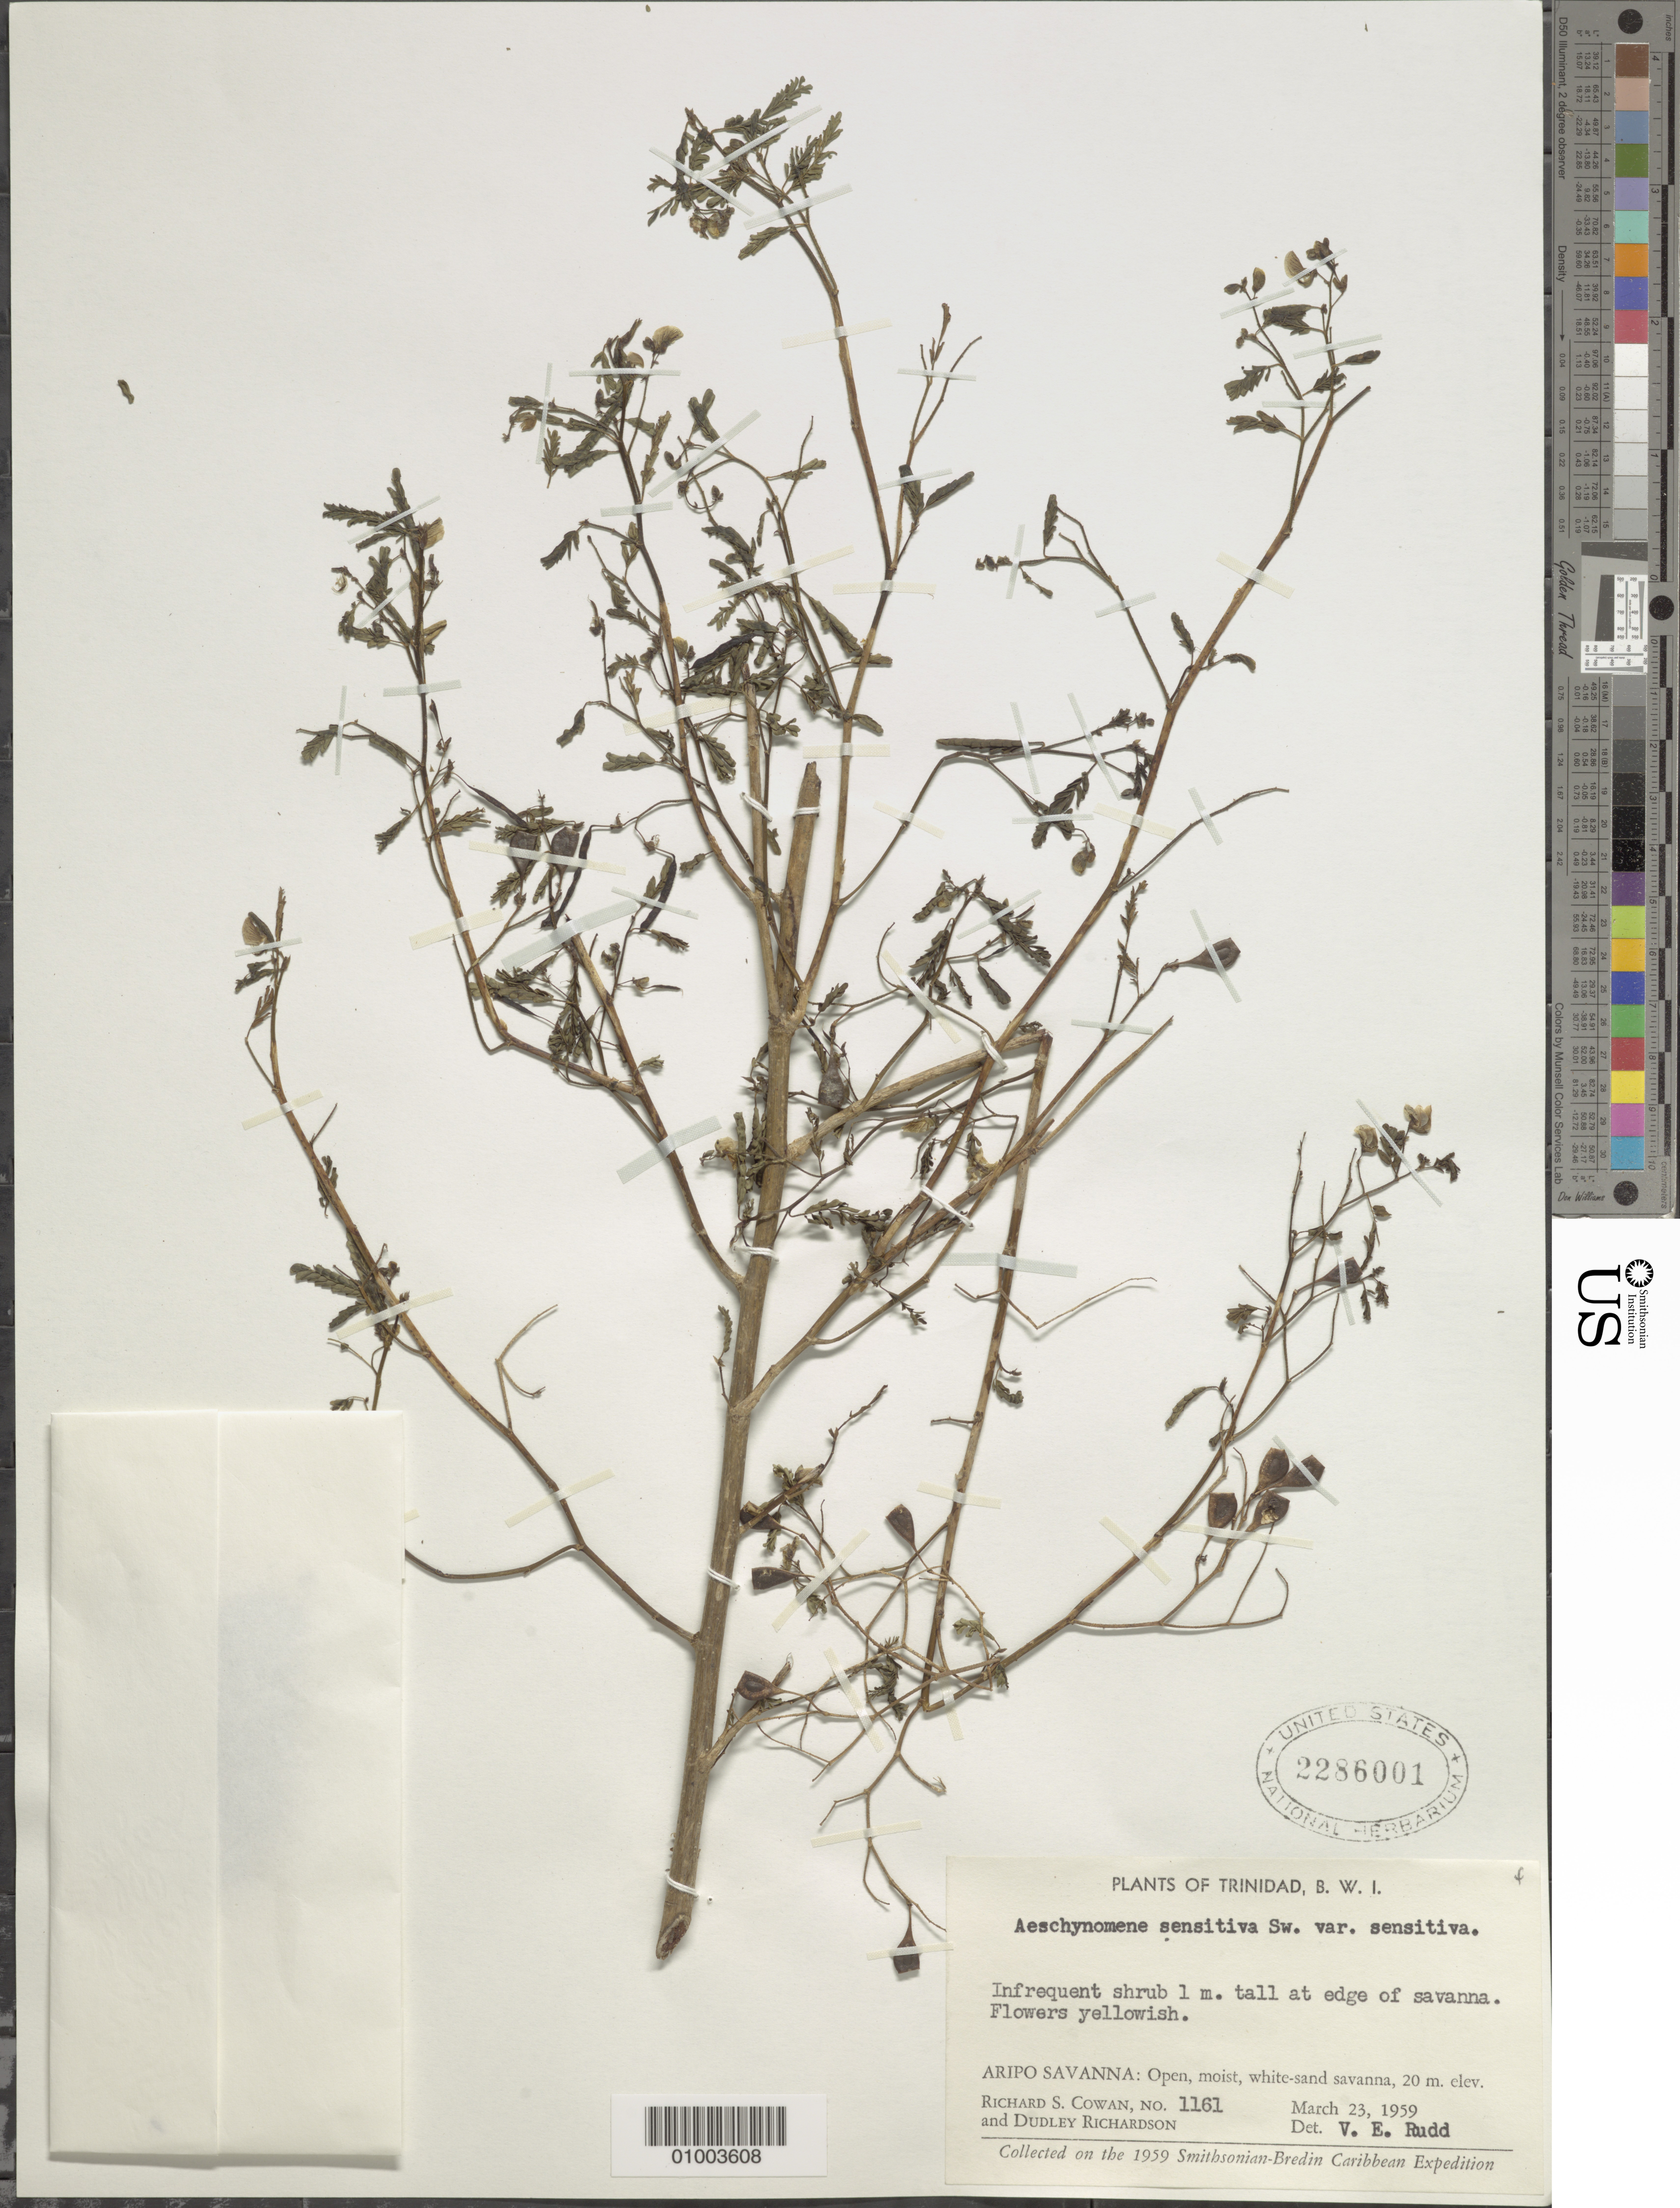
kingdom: Plantae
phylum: Tracheophyta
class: Magnoliopsida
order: Fabales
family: Fabaceae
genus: Aeschynomene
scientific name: Aeschynomene sensitiva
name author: Sw.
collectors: R. S. Cowan & D. Richardson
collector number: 1161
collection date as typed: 23 Mar 1959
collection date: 1959-03-23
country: Trinidad and Tobago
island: Trinidad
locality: Infrequent shrub 1 m. tall at edge of savanna. Flowers yellowish. ARIPO SAVANNA. Open, moist, white-sand savanna.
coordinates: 0 N, 0 E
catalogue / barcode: US 2286001